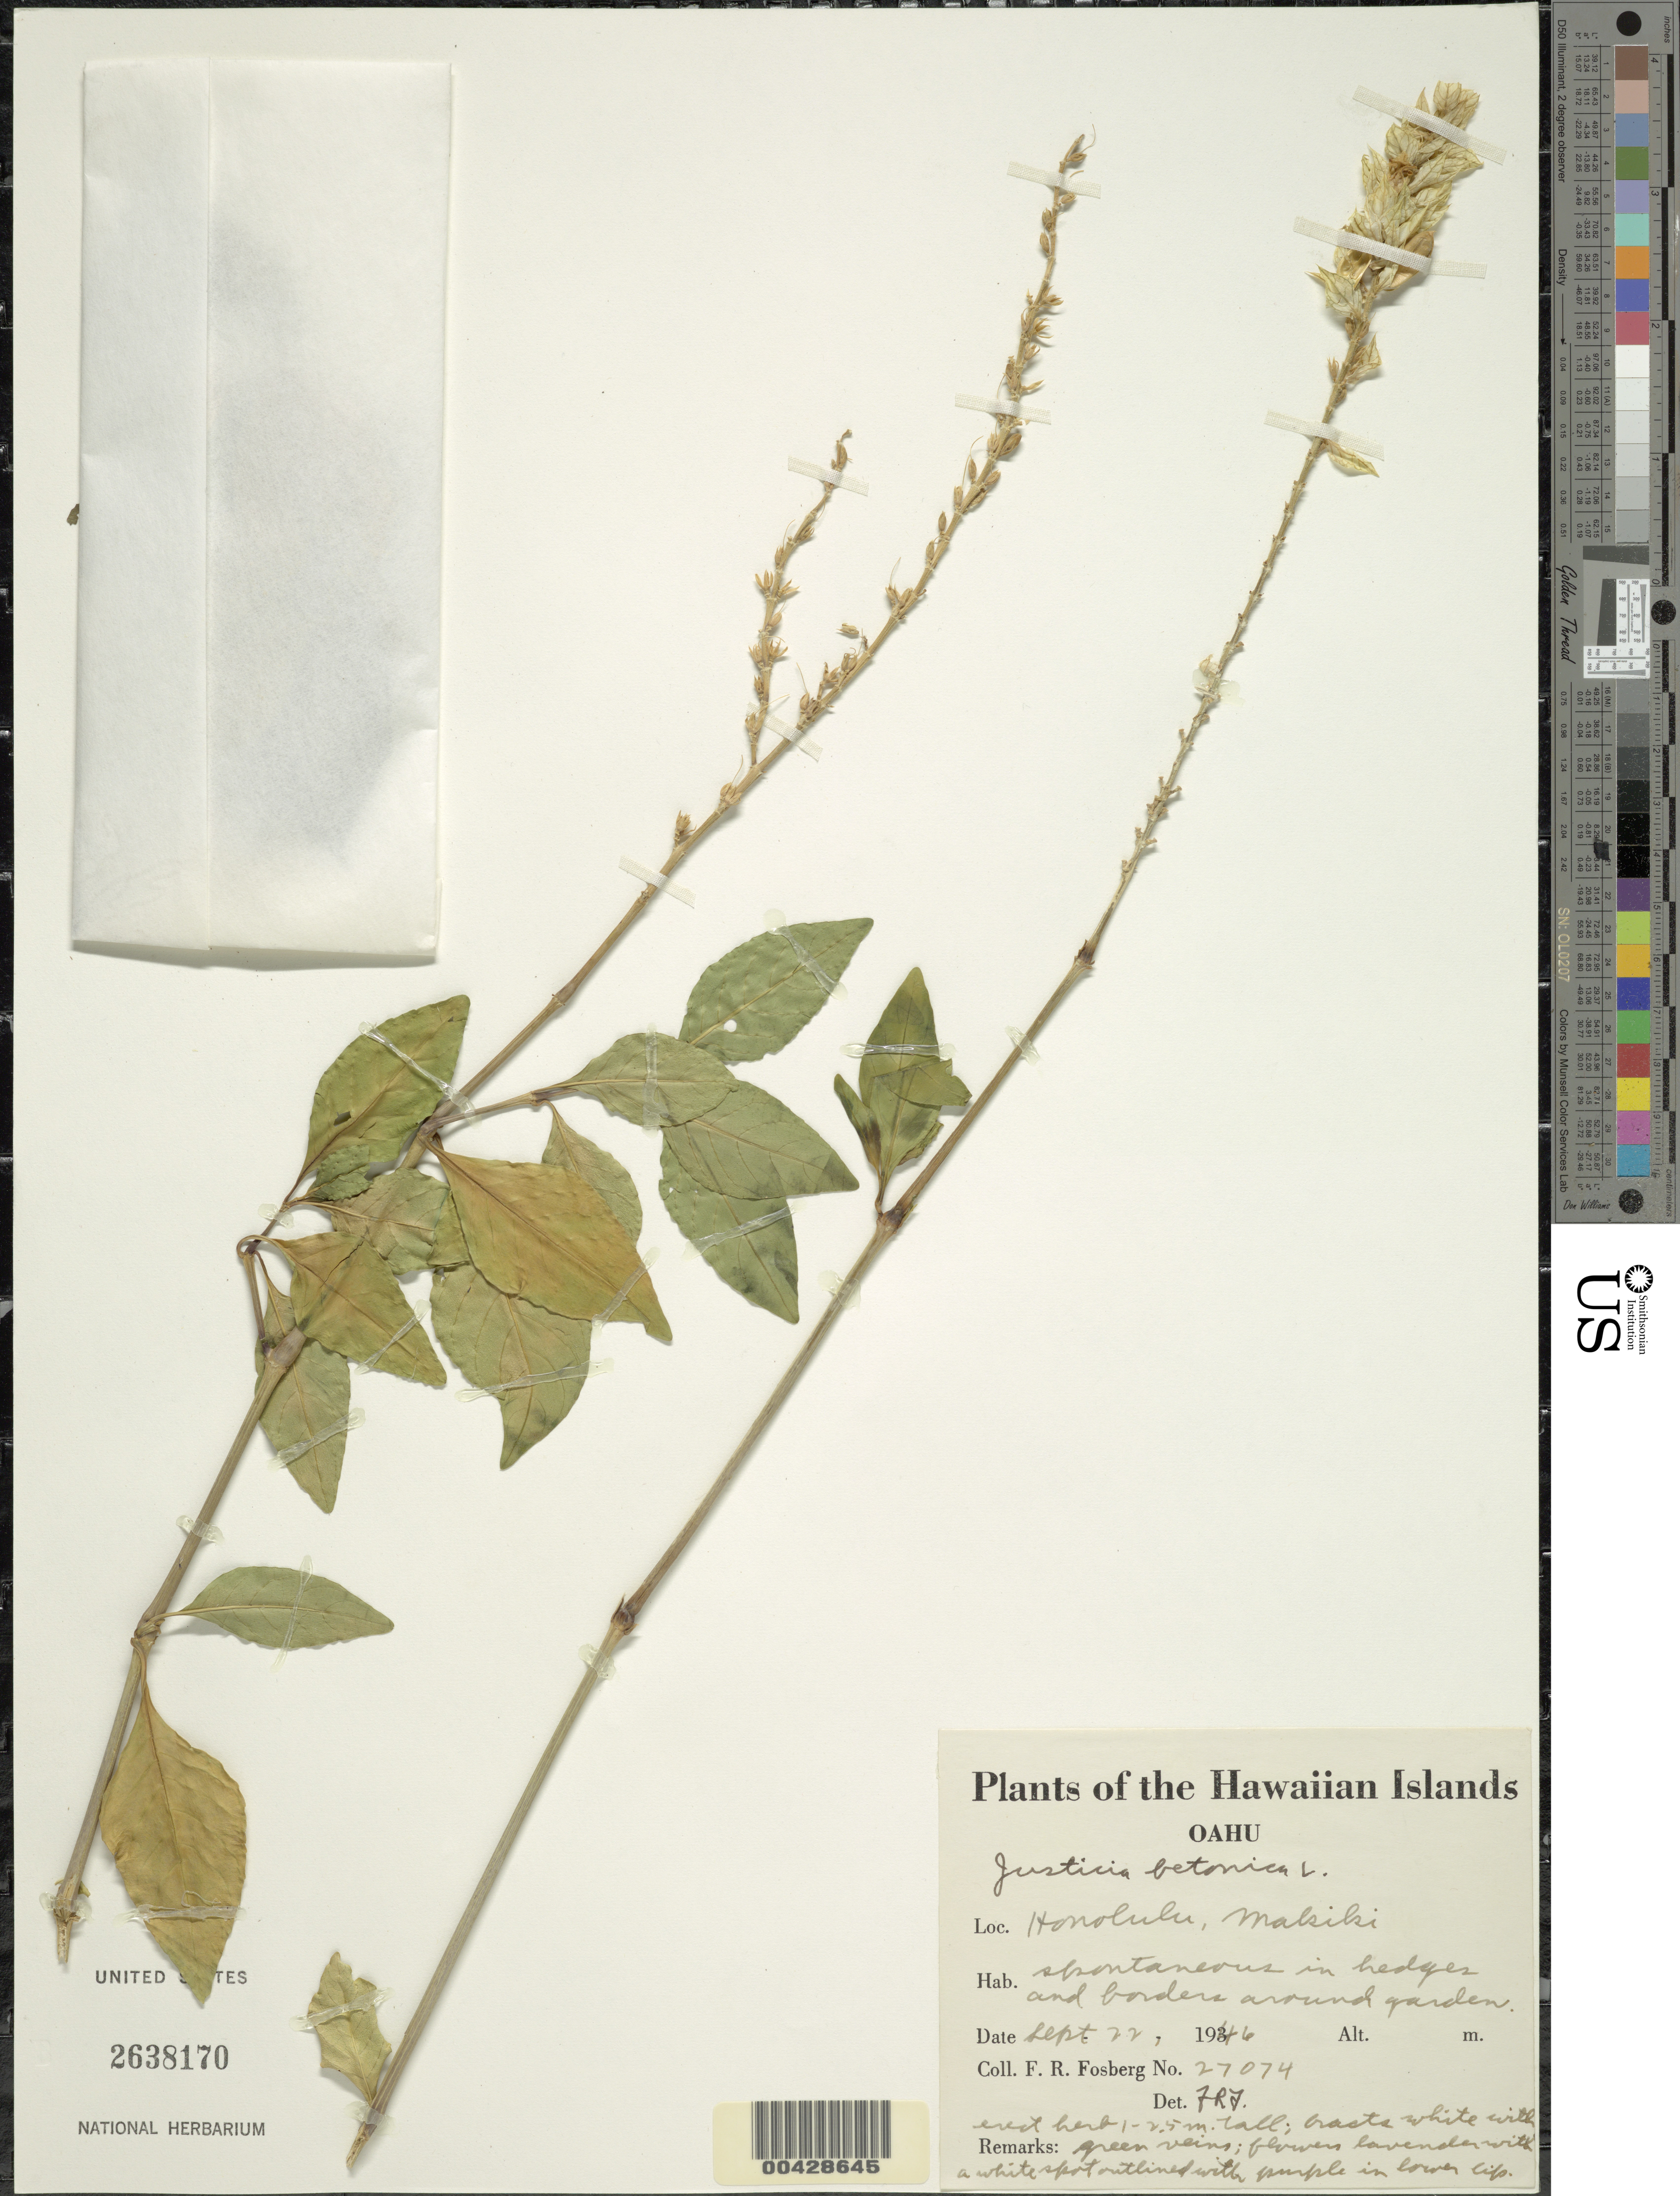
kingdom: Plantae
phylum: Tracheophyta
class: Magnoliopsida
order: Lamiales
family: Acanthaceae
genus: Justicia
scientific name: Justicia betonica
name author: L.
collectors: F. R. Fosberg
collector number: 27074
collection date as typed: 22 Sep 1946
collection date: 1946-09-22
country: United States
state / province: Hawaii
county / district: Honolulu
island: Oahu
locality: Makiki, Honolulu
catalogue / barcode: US 2638170